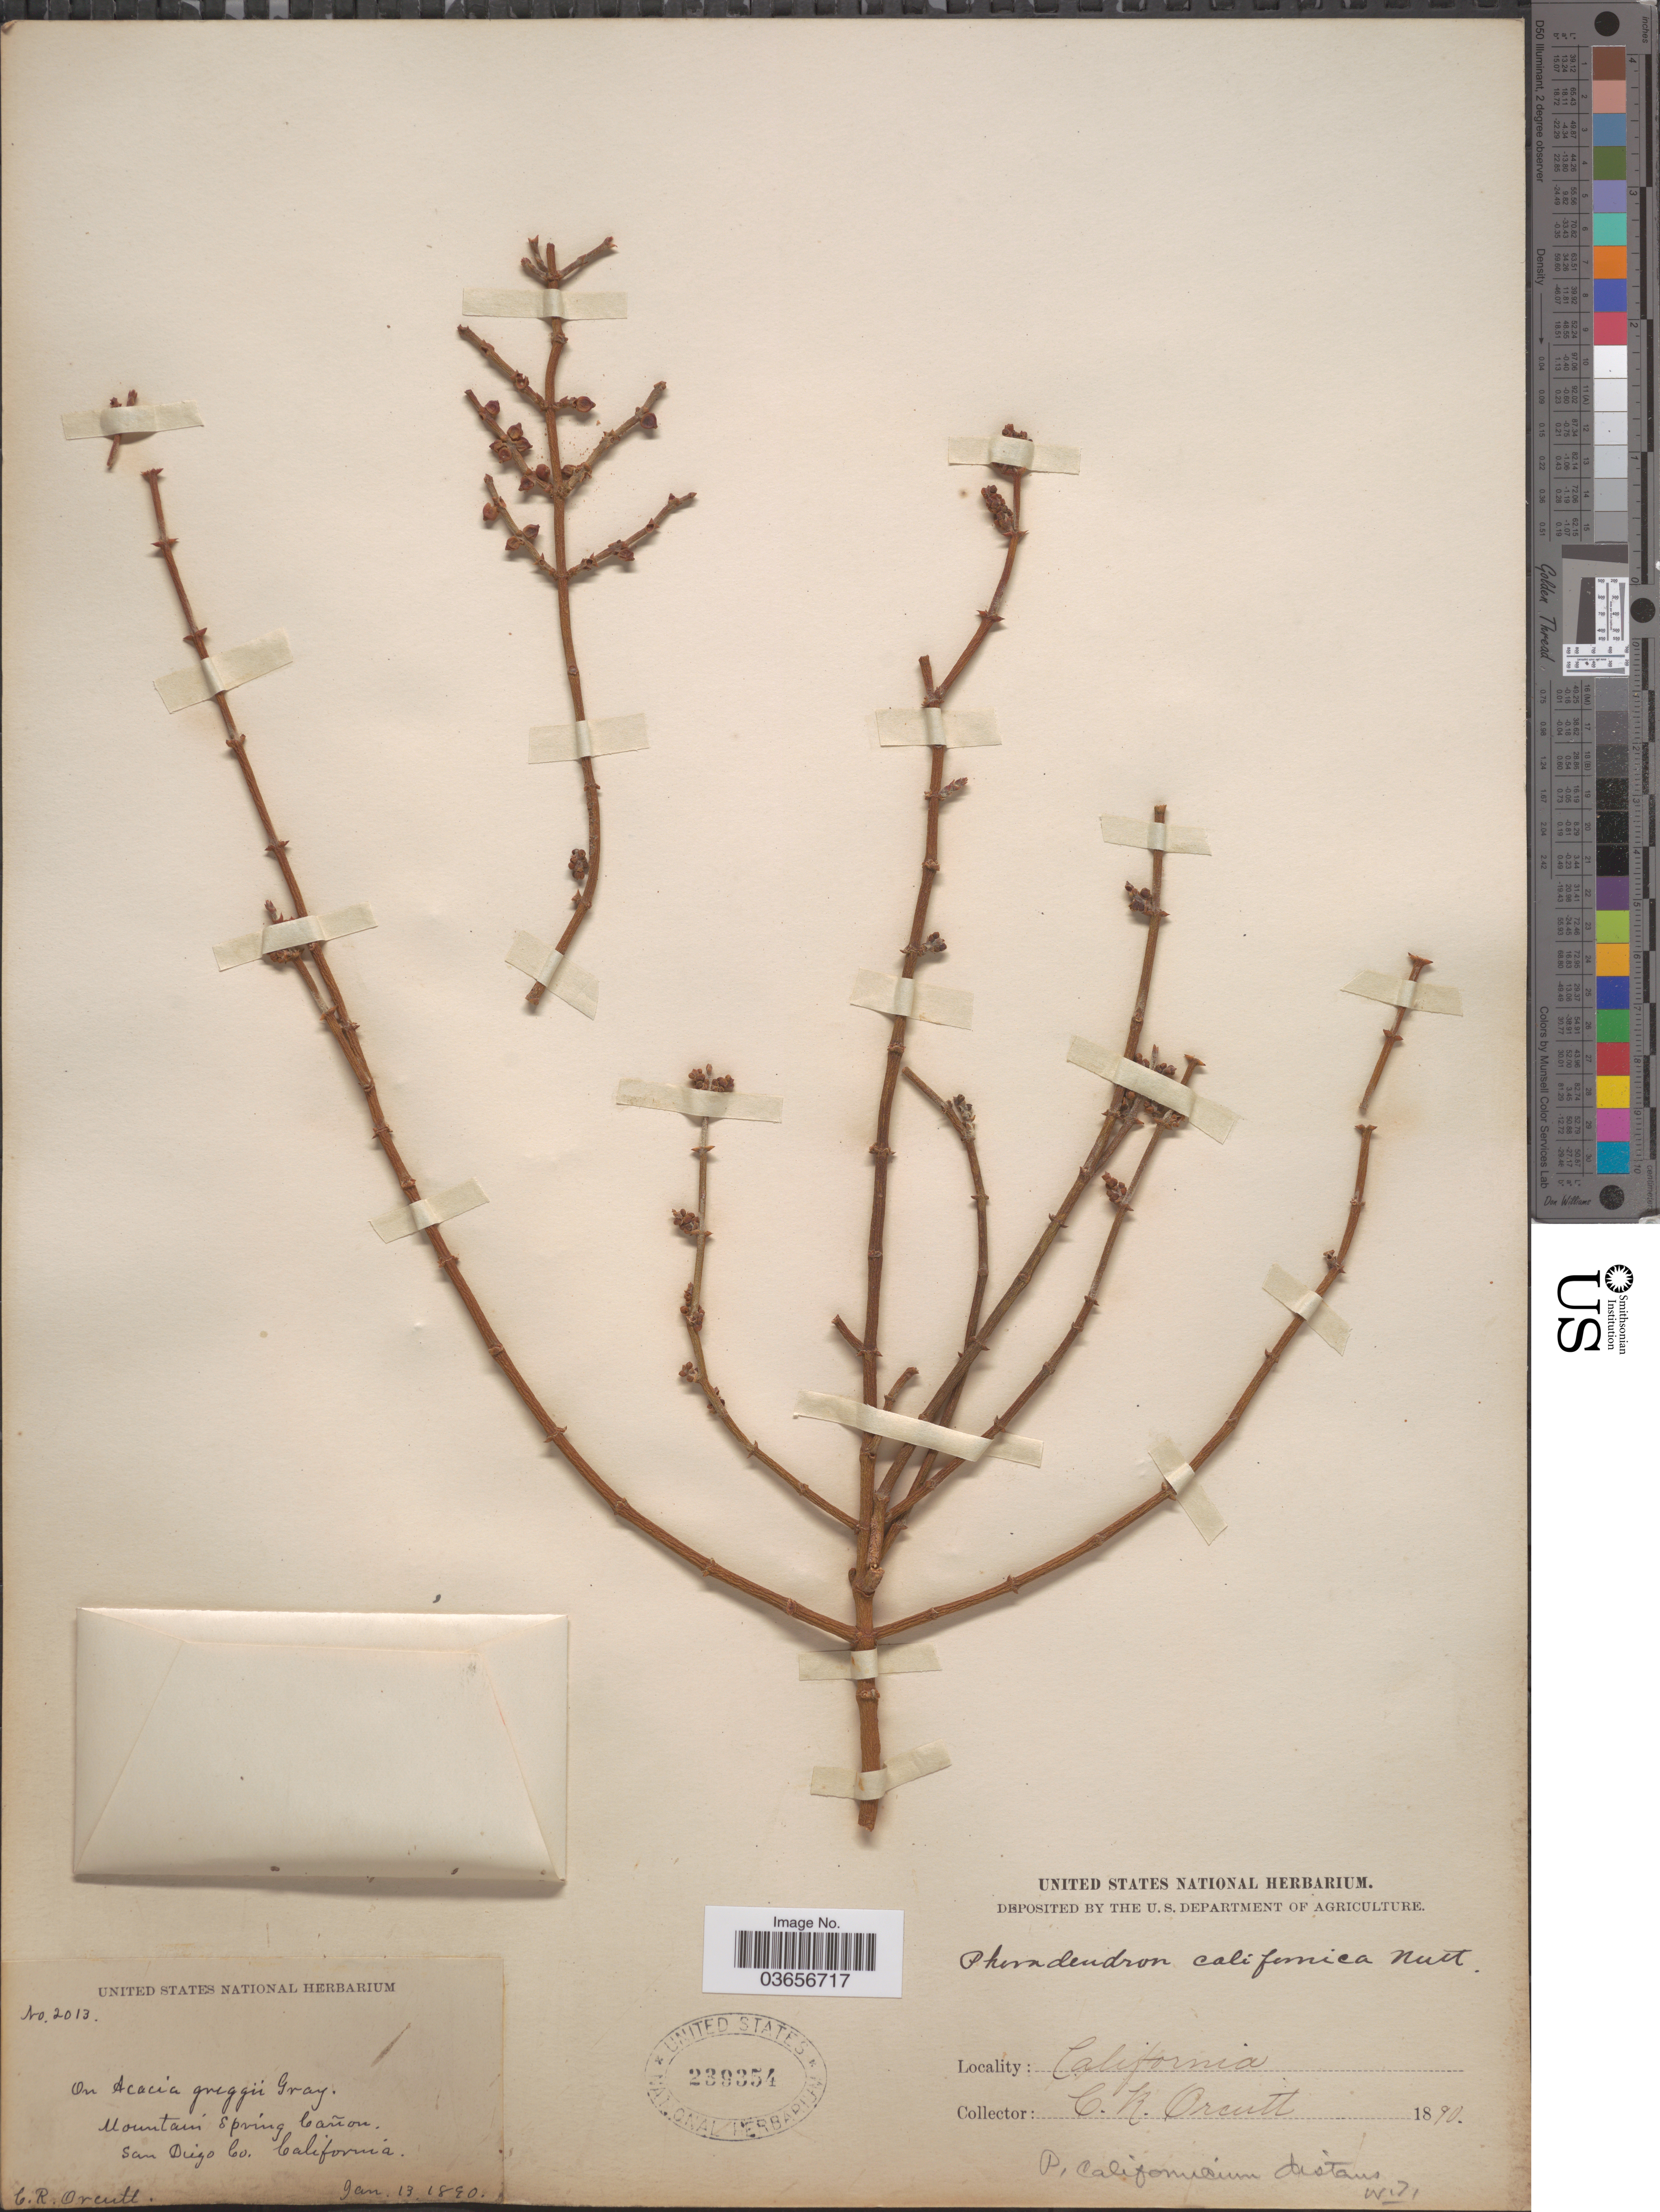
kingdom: Plantae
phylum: Tracheophyta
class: Magnoliopsida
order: Santalales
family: Viscaceae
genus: Phoradendron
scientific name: Phoradendron californicum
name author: Nutt.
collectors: C. R. Orcutt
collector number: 2013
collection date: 1890-01-13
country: United States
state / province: California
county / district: San Diego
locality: Mountain Spring Cañon San Diego Co.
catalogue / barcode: US 239354